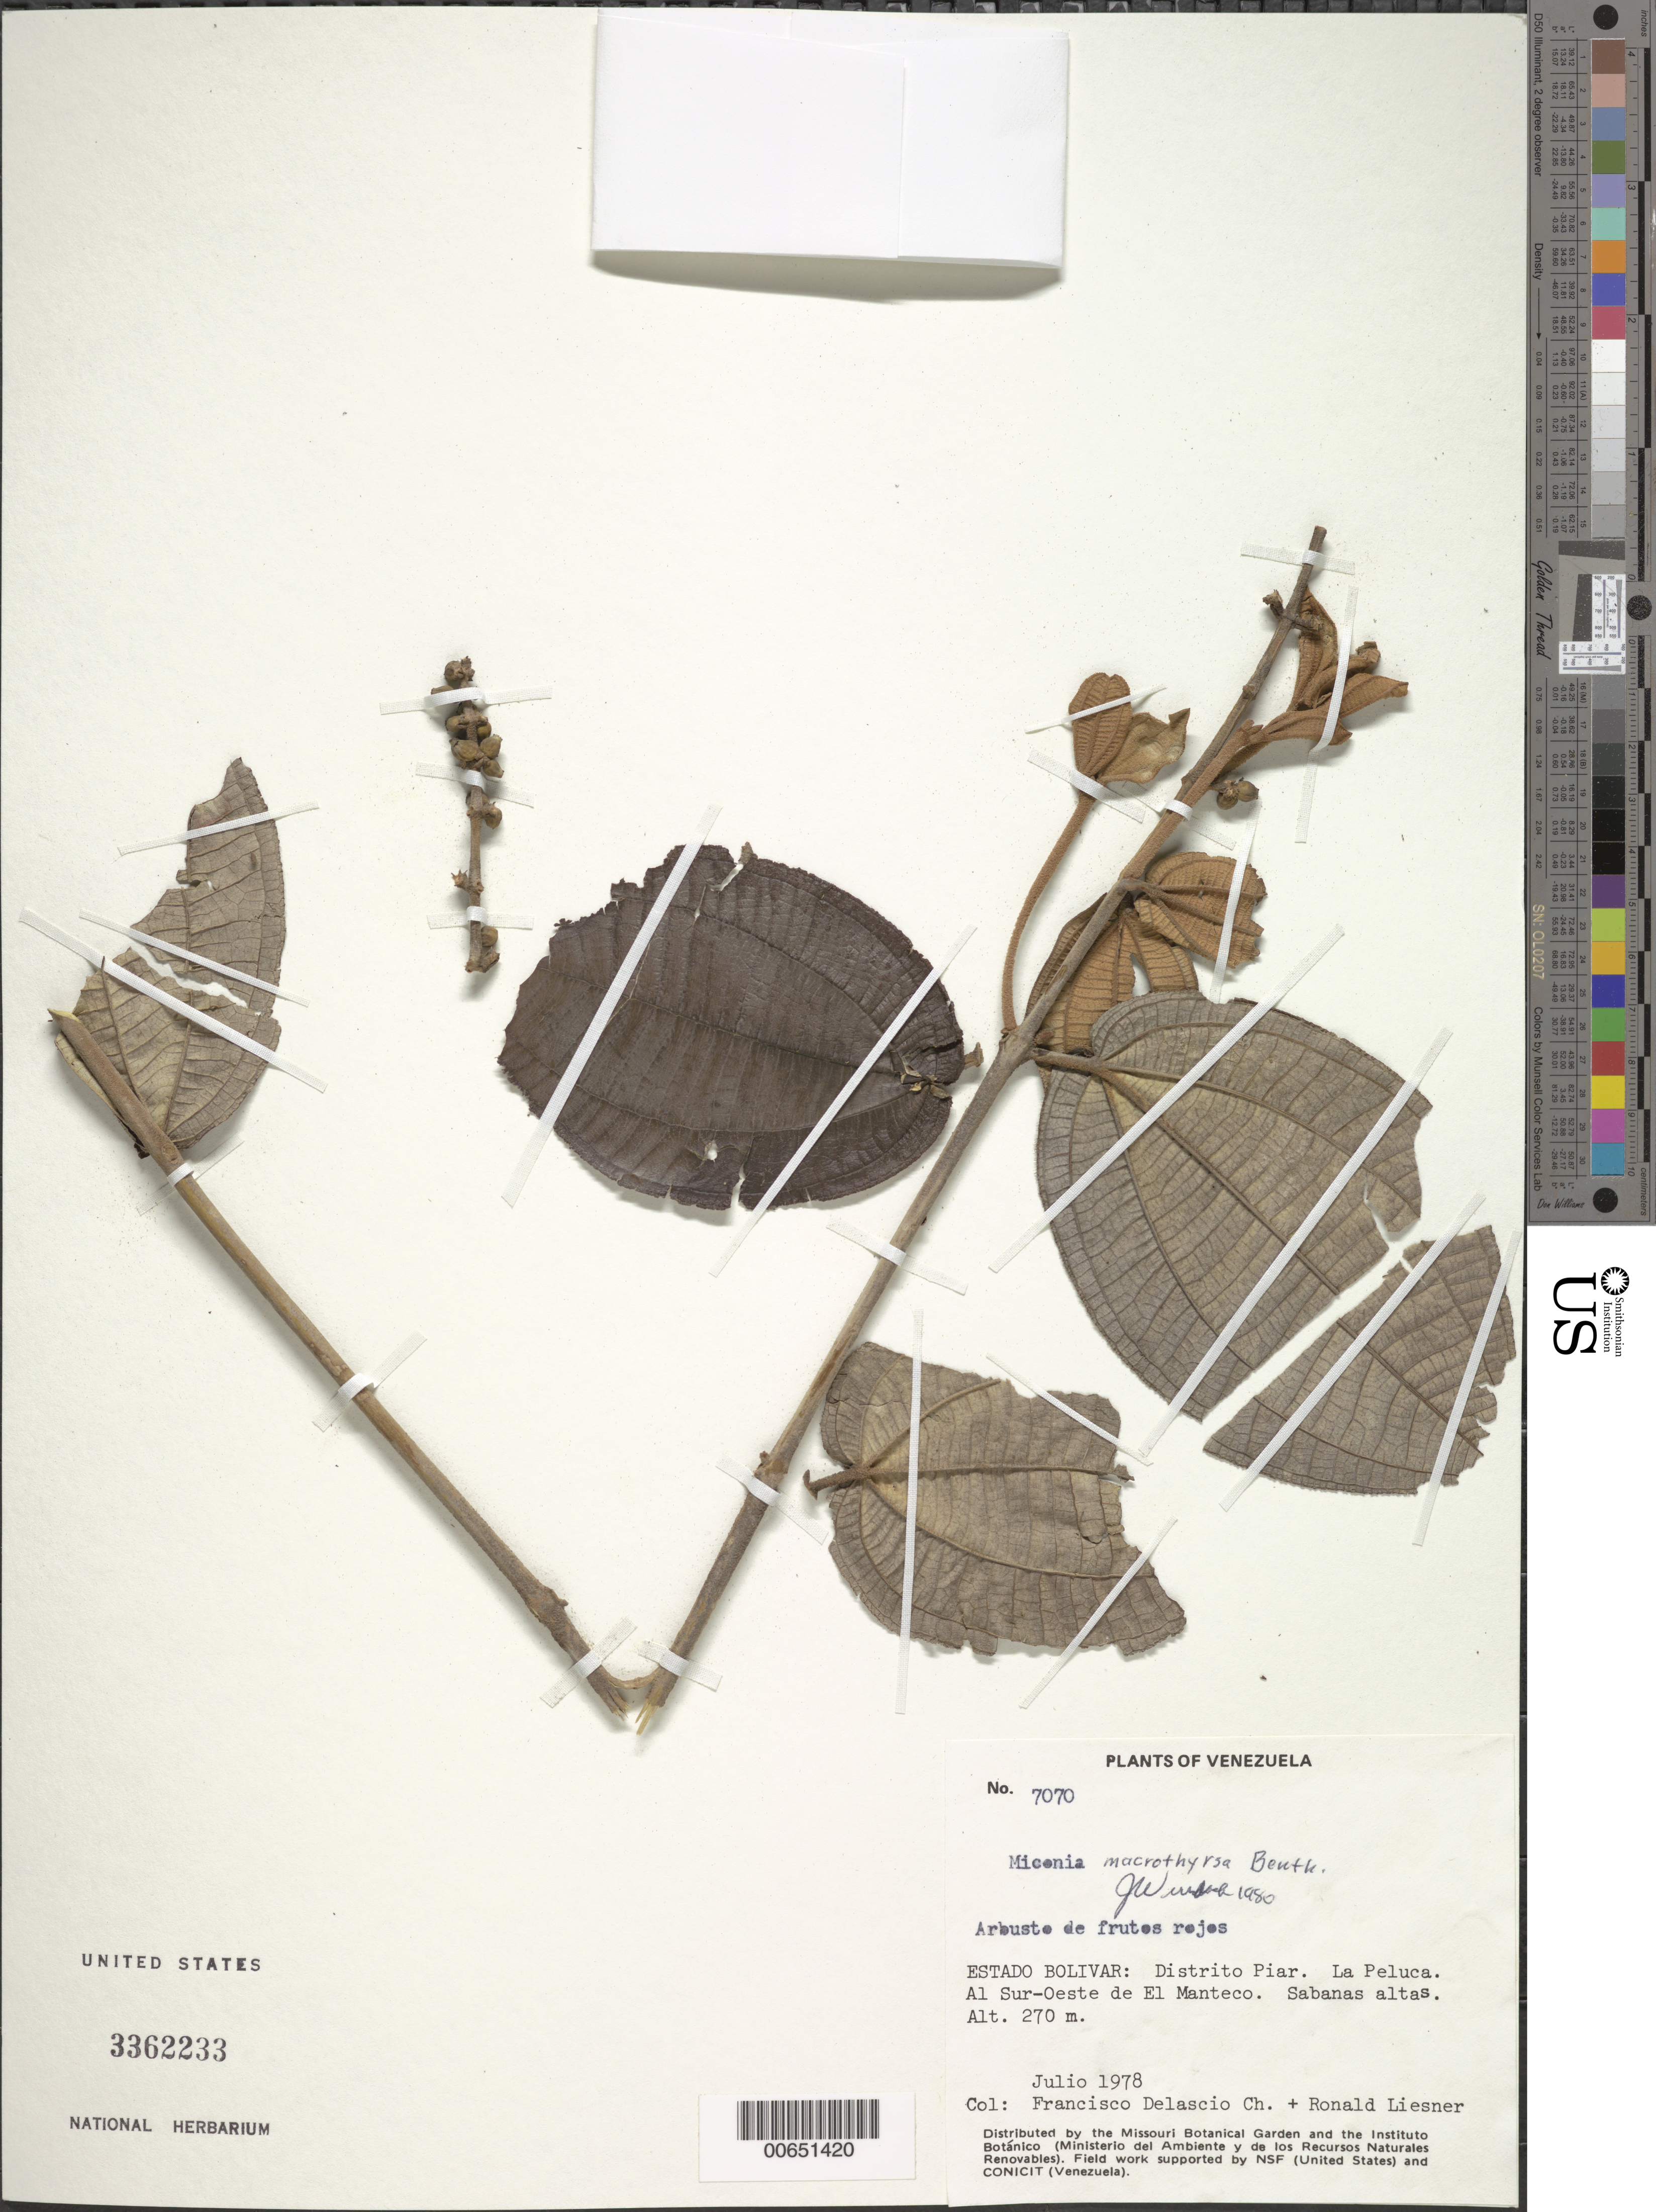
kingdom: Plantae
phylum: Tracheophyta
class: Magnoliopsida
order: Myrtales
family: Melastomataceae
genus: Miconia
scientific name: Miconia macrothyrsa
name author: Benth.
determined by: Wurdack, John J., (US), US (UNITED STATES)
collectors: F. Delascio C. & R. L. Liesner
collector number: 7070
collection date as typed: Jul-78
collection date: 1978-07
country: Venezuela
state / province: Bolívar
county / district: Piar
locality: La Peluca, al SO de El Manteco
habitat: Sabanas altas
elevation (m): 270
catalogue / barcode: US 3362233